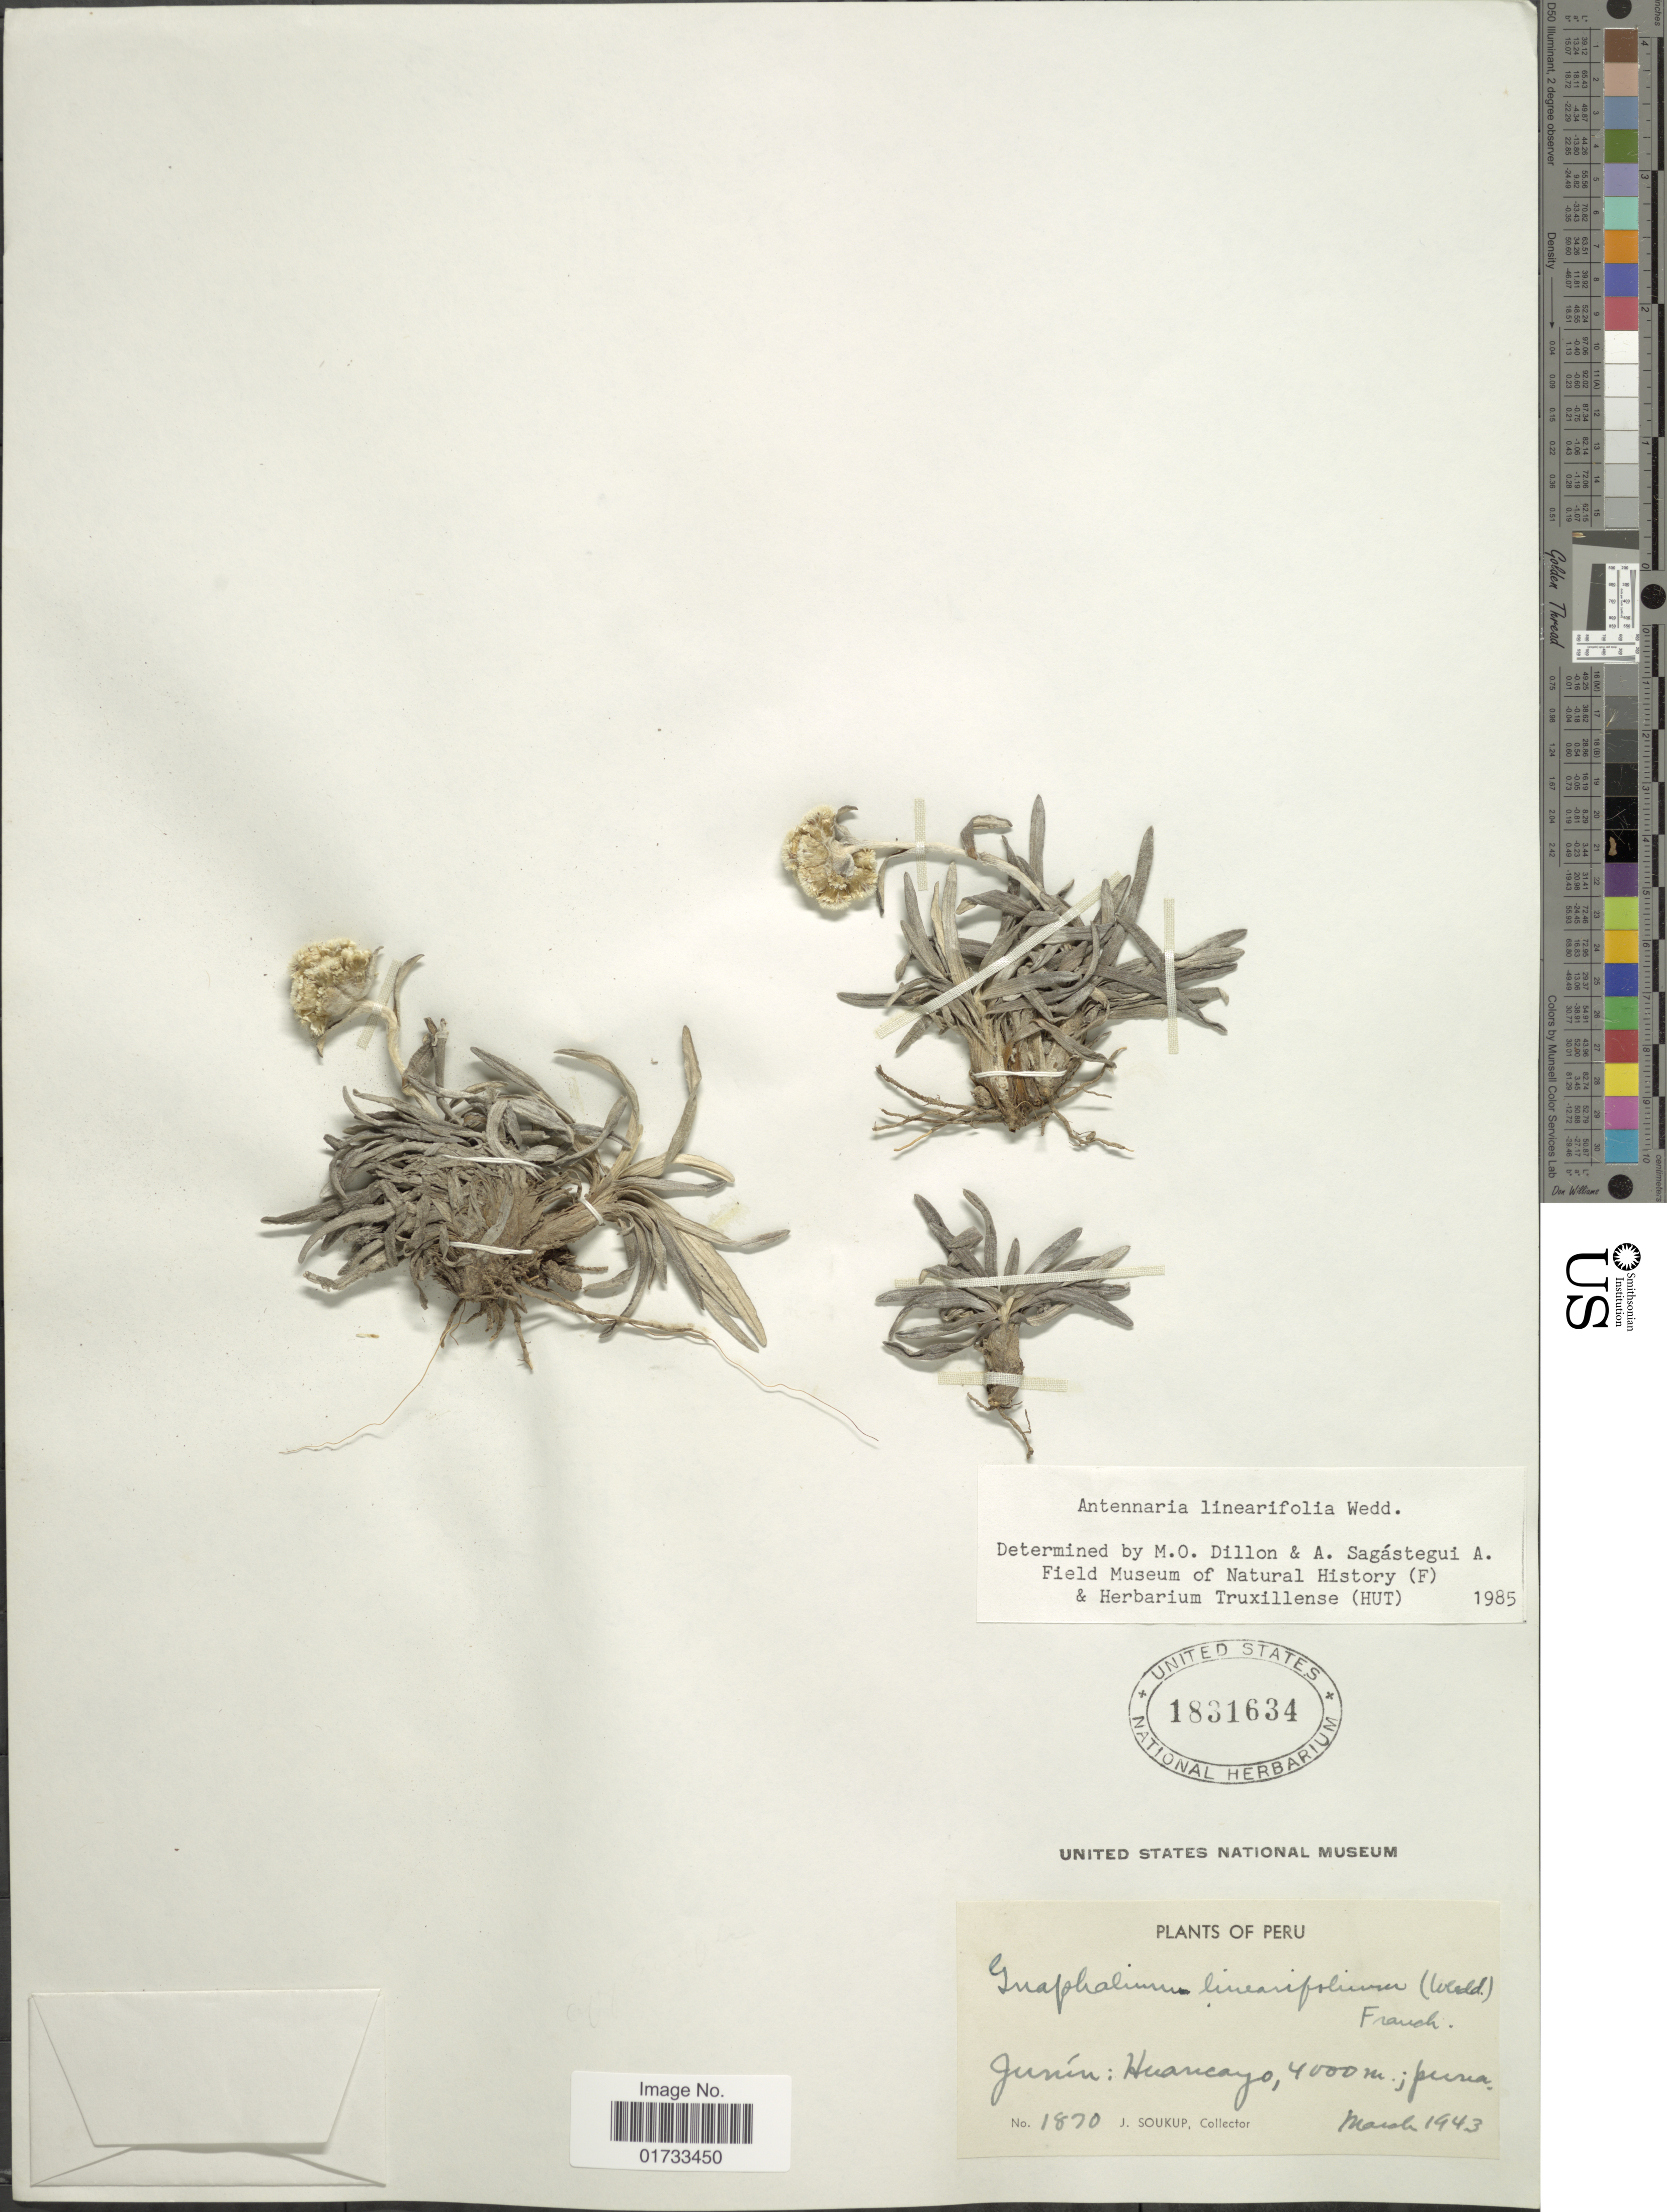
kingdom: Plantae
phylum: Tracheophyta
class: Magnoliopsida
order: Asterales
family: Asteraceae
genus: Quasiantennaria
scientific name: Quasiantennaria linearifolia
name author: (Wedd.) R.J. Bayer & M.O. Dillon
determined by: Nesom, Guy L.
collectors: J. Soukop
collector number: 1870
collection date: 1943-03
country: Peru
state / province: Junín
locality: Huancayom puria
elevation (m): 4000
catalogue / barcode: US 1831634